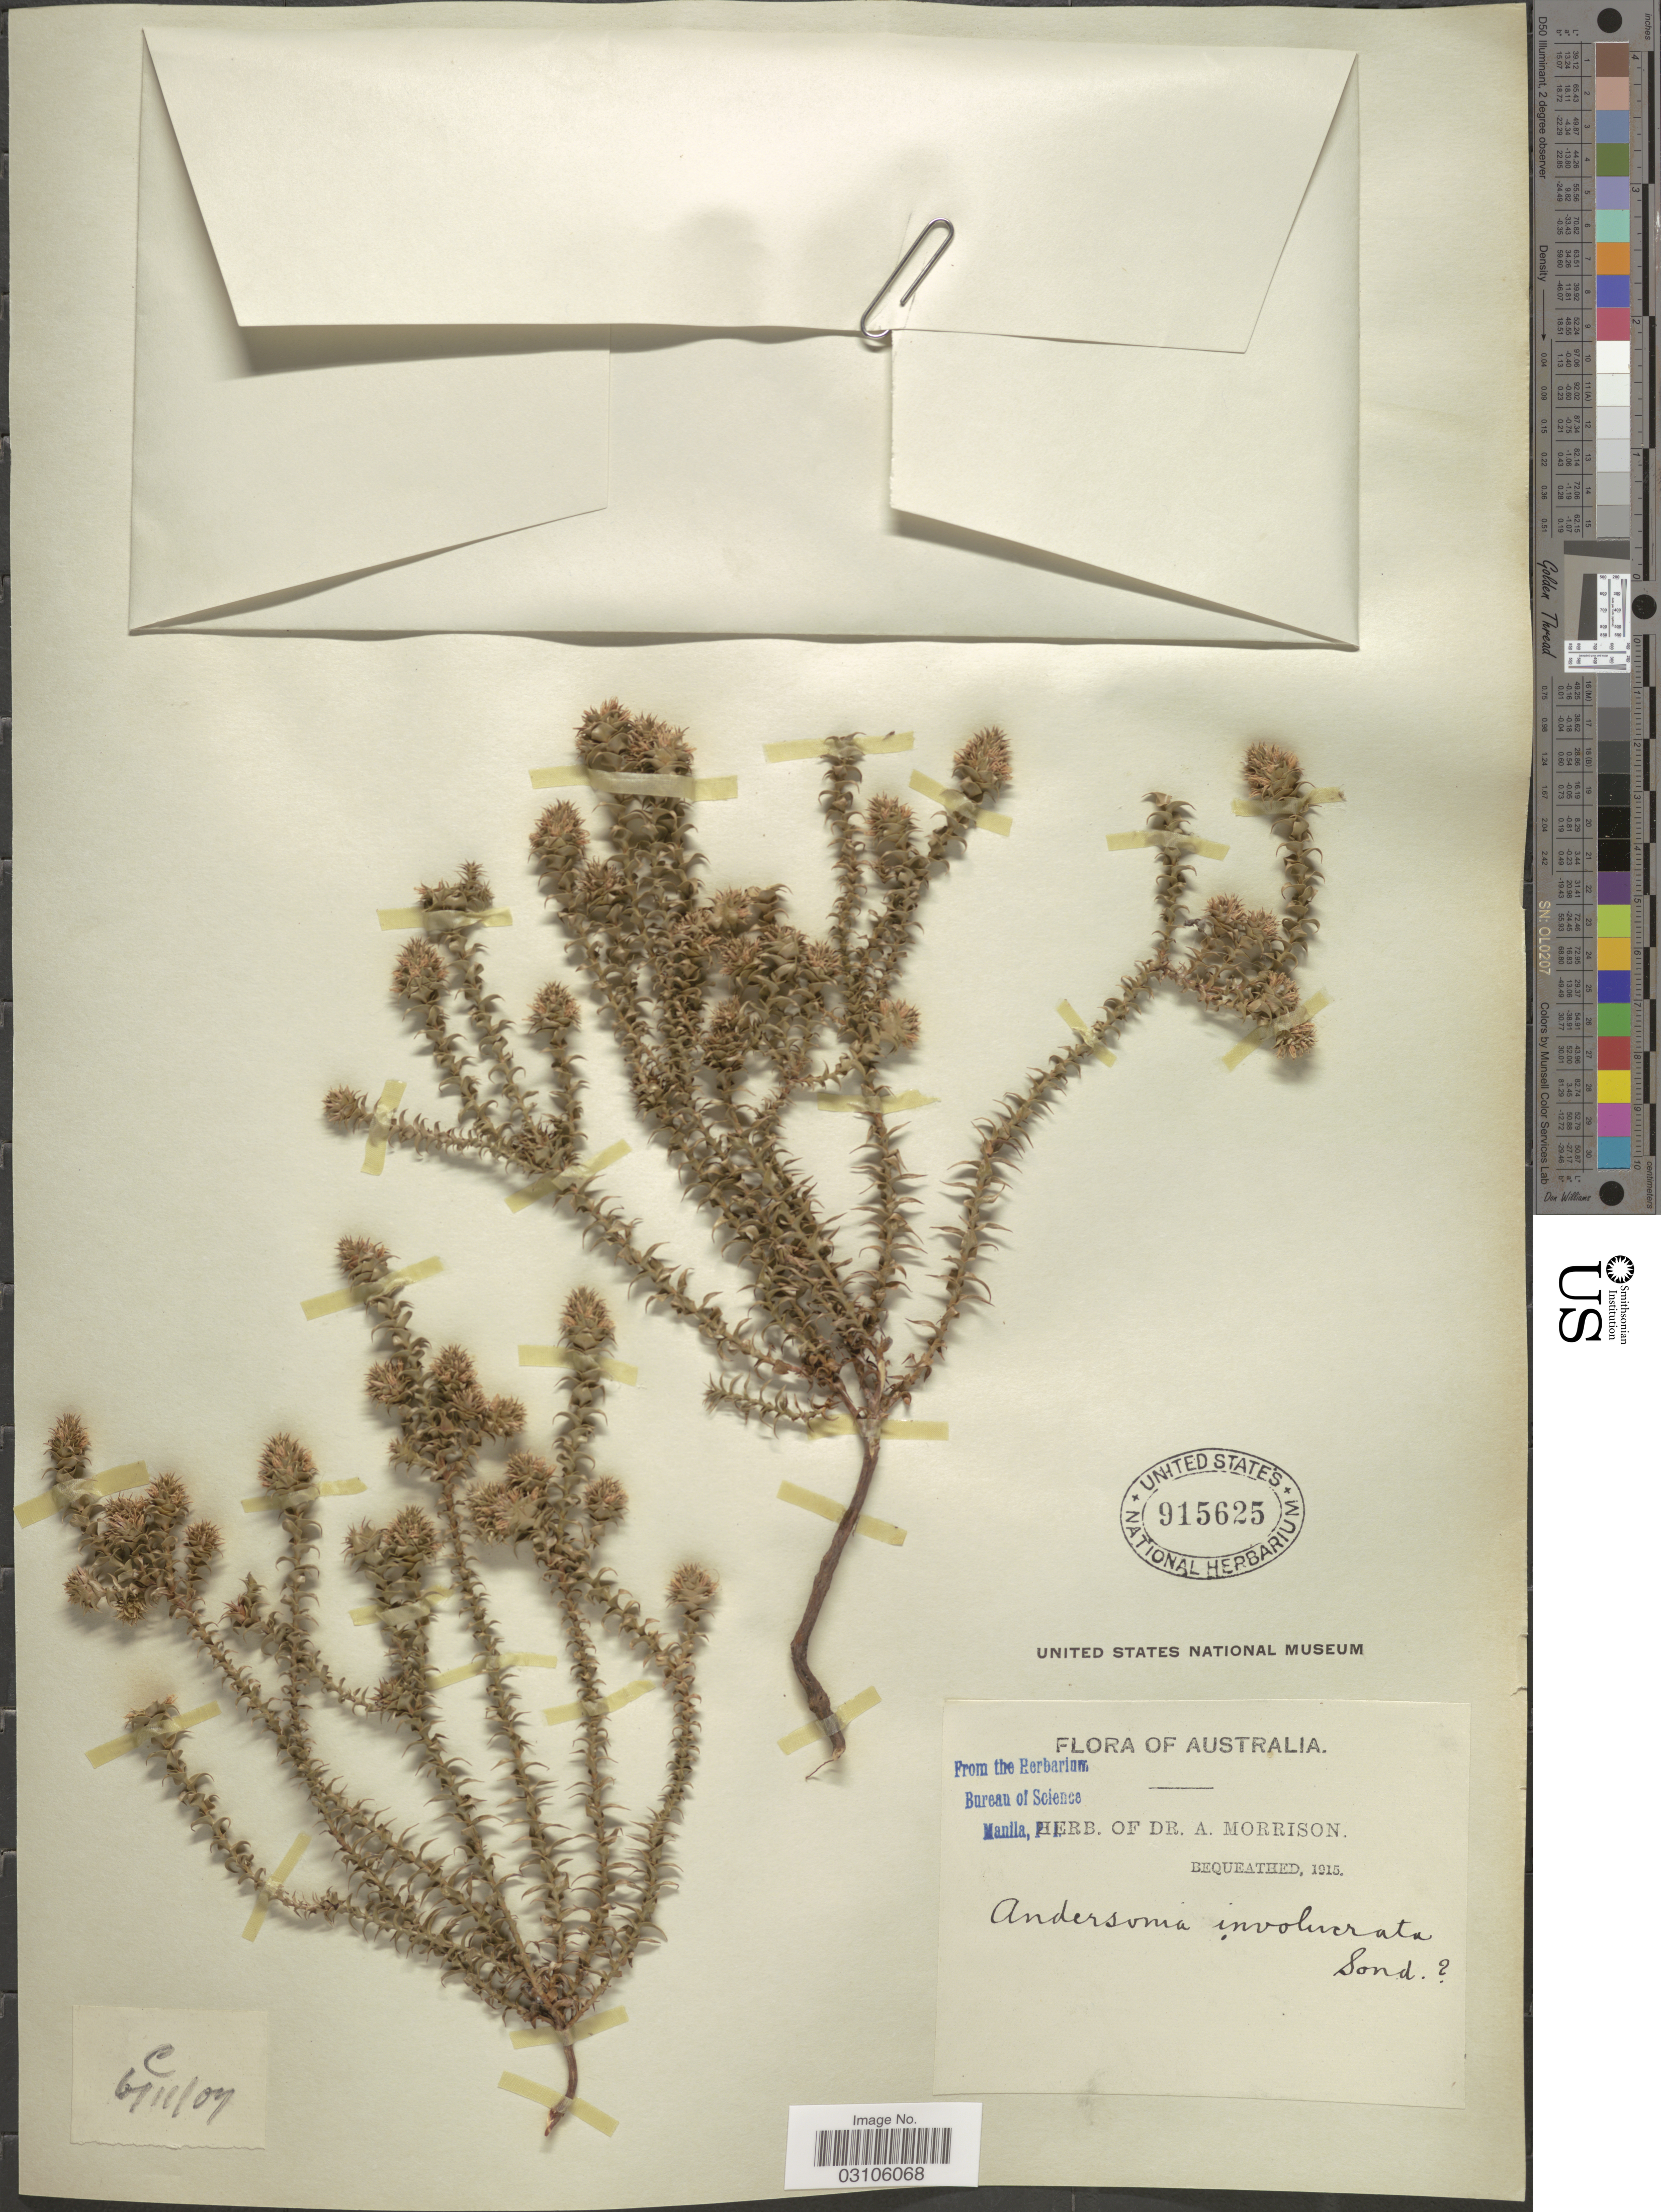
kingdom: Plantae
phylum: Tracheophyta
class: Magnoliopsida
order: Ericales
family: Ericaceae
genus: Andersonia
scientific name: Andersonia involucrata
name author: Sond.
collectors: ex herb. Dr. A. Morrison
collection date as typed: Transcribed d/m/y: 6/11/7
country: Australia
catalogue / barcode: US 915625